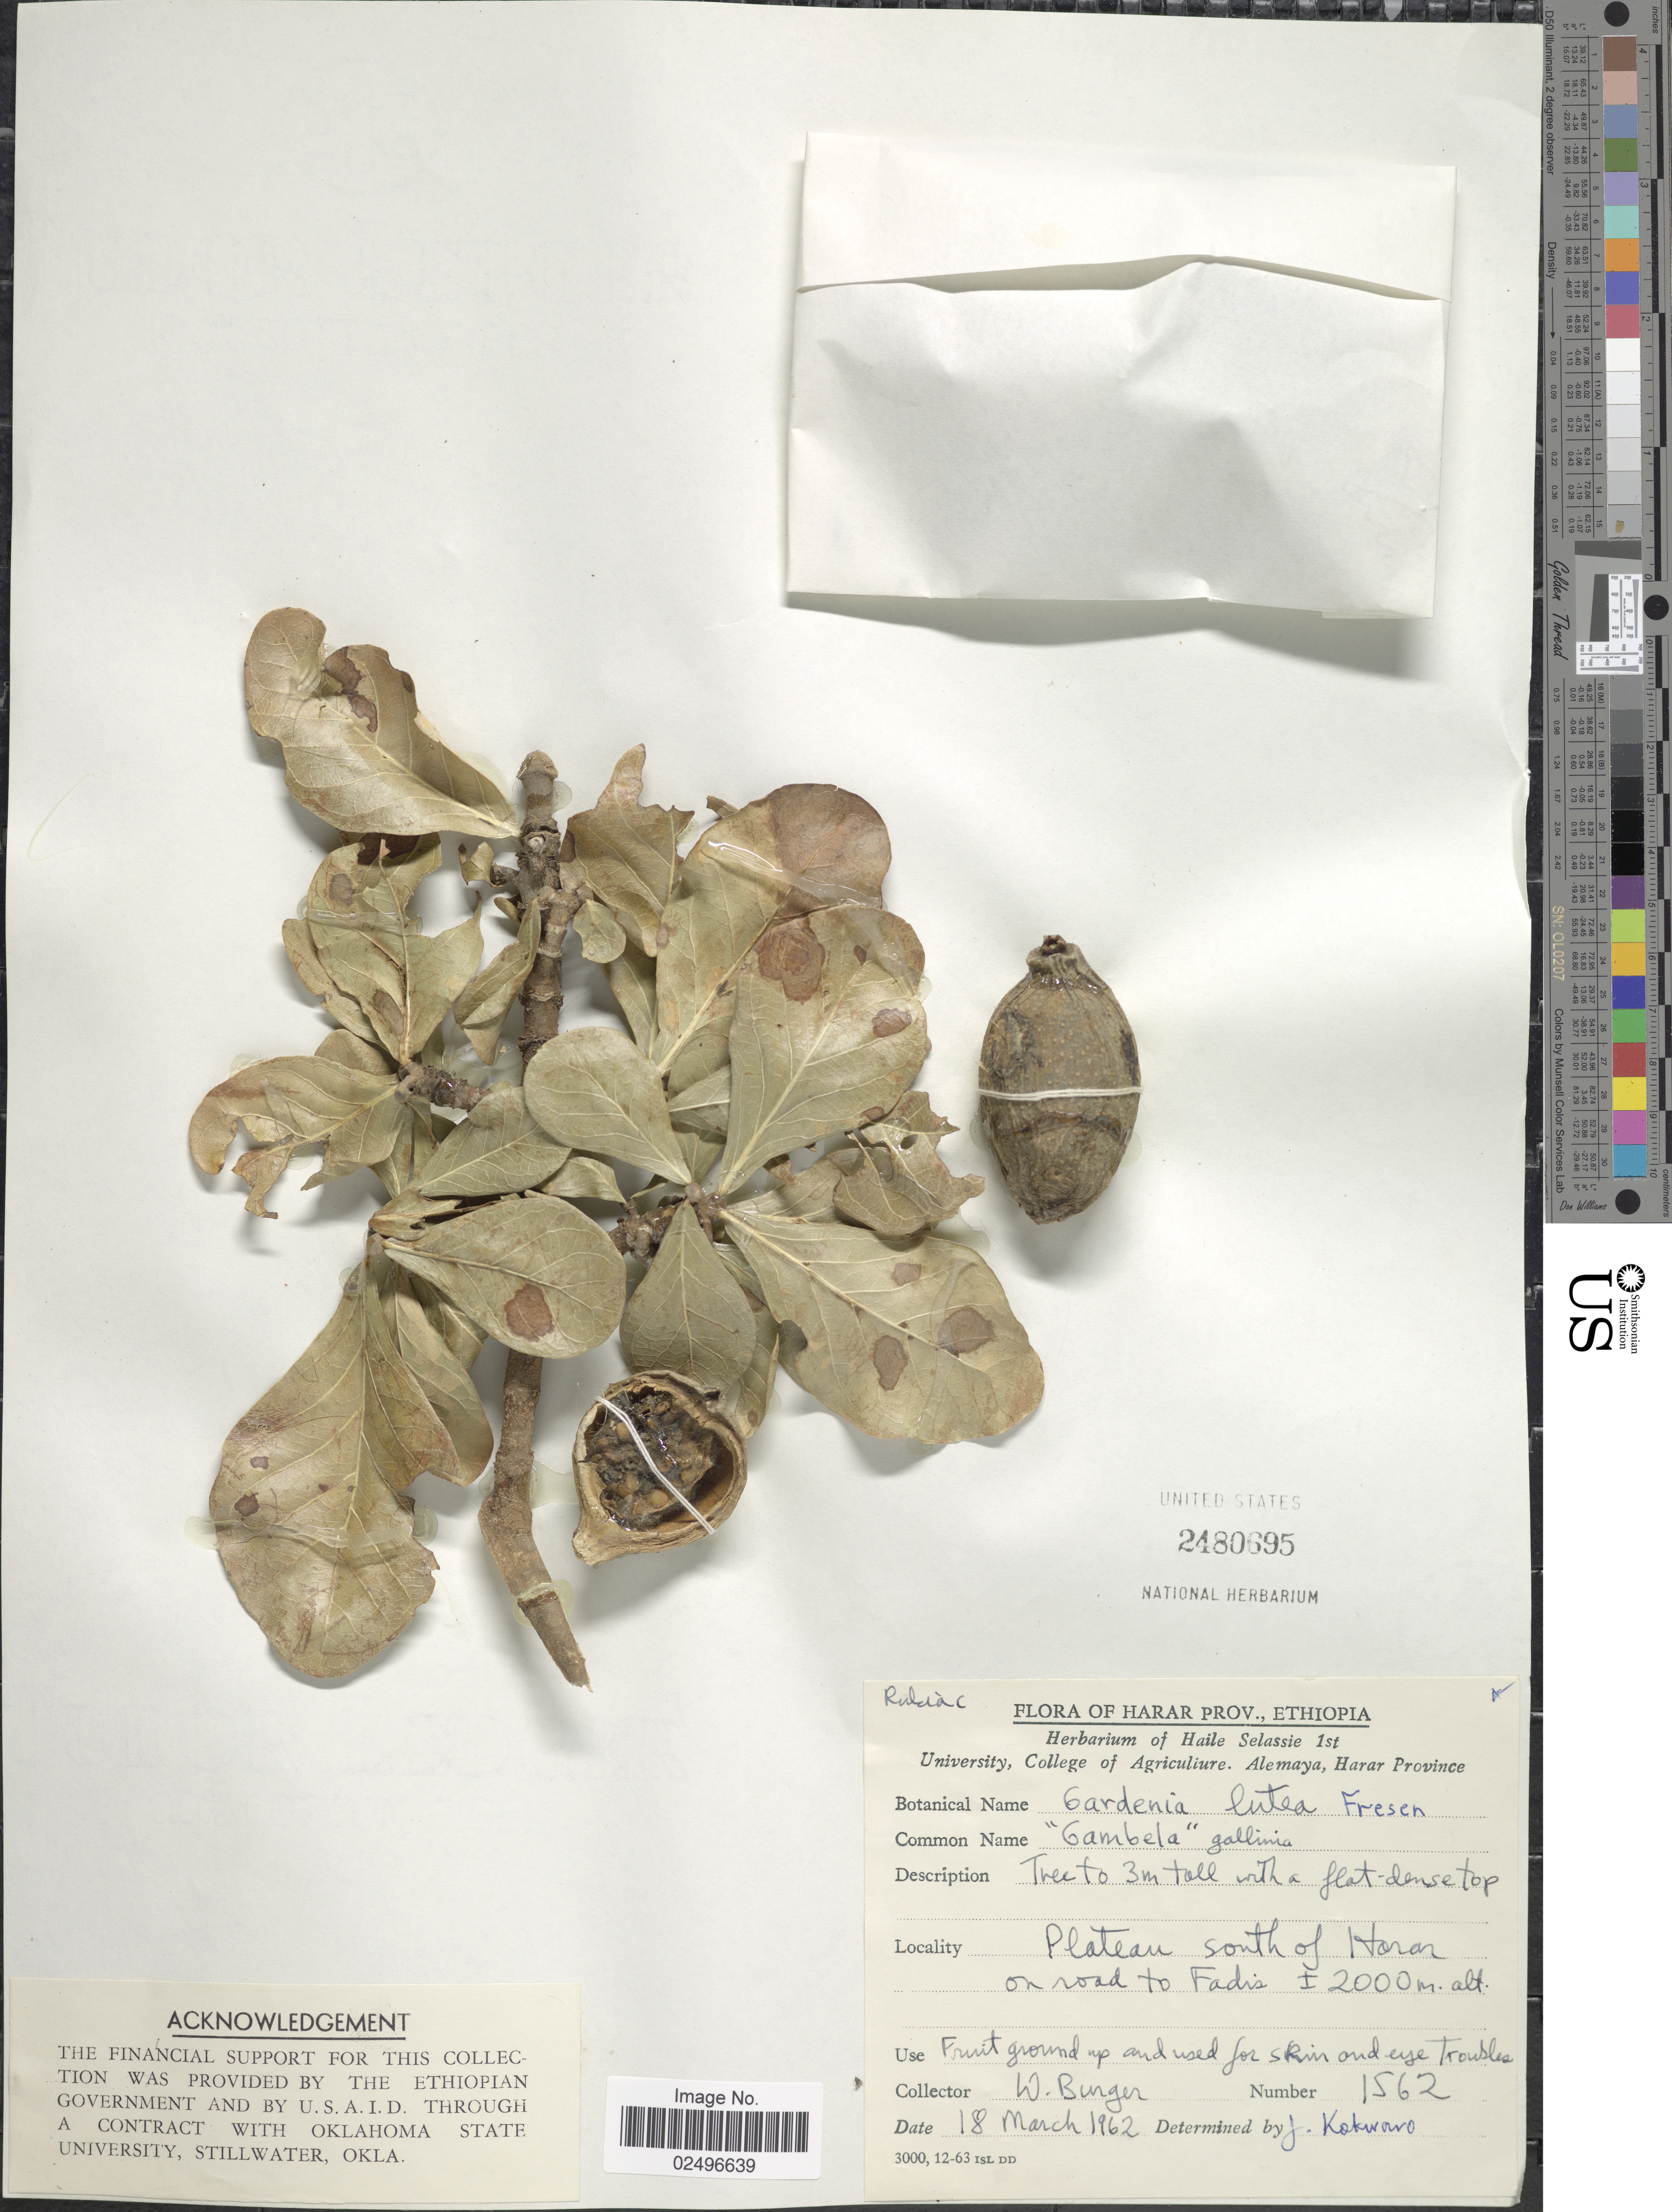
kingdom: Plantae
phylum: Tracheophyta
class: Magnoliopsida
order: Gentianales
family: Rubiaceae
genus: Gardenia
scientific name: Gardenia lutea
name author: Fresen.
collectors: W. Burger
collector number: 1562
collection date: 1962-03-18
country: Ethiopia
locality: Harar Prov. Plateau south of Harra on road to Fadis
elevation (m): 2000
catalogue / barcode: US 2480695